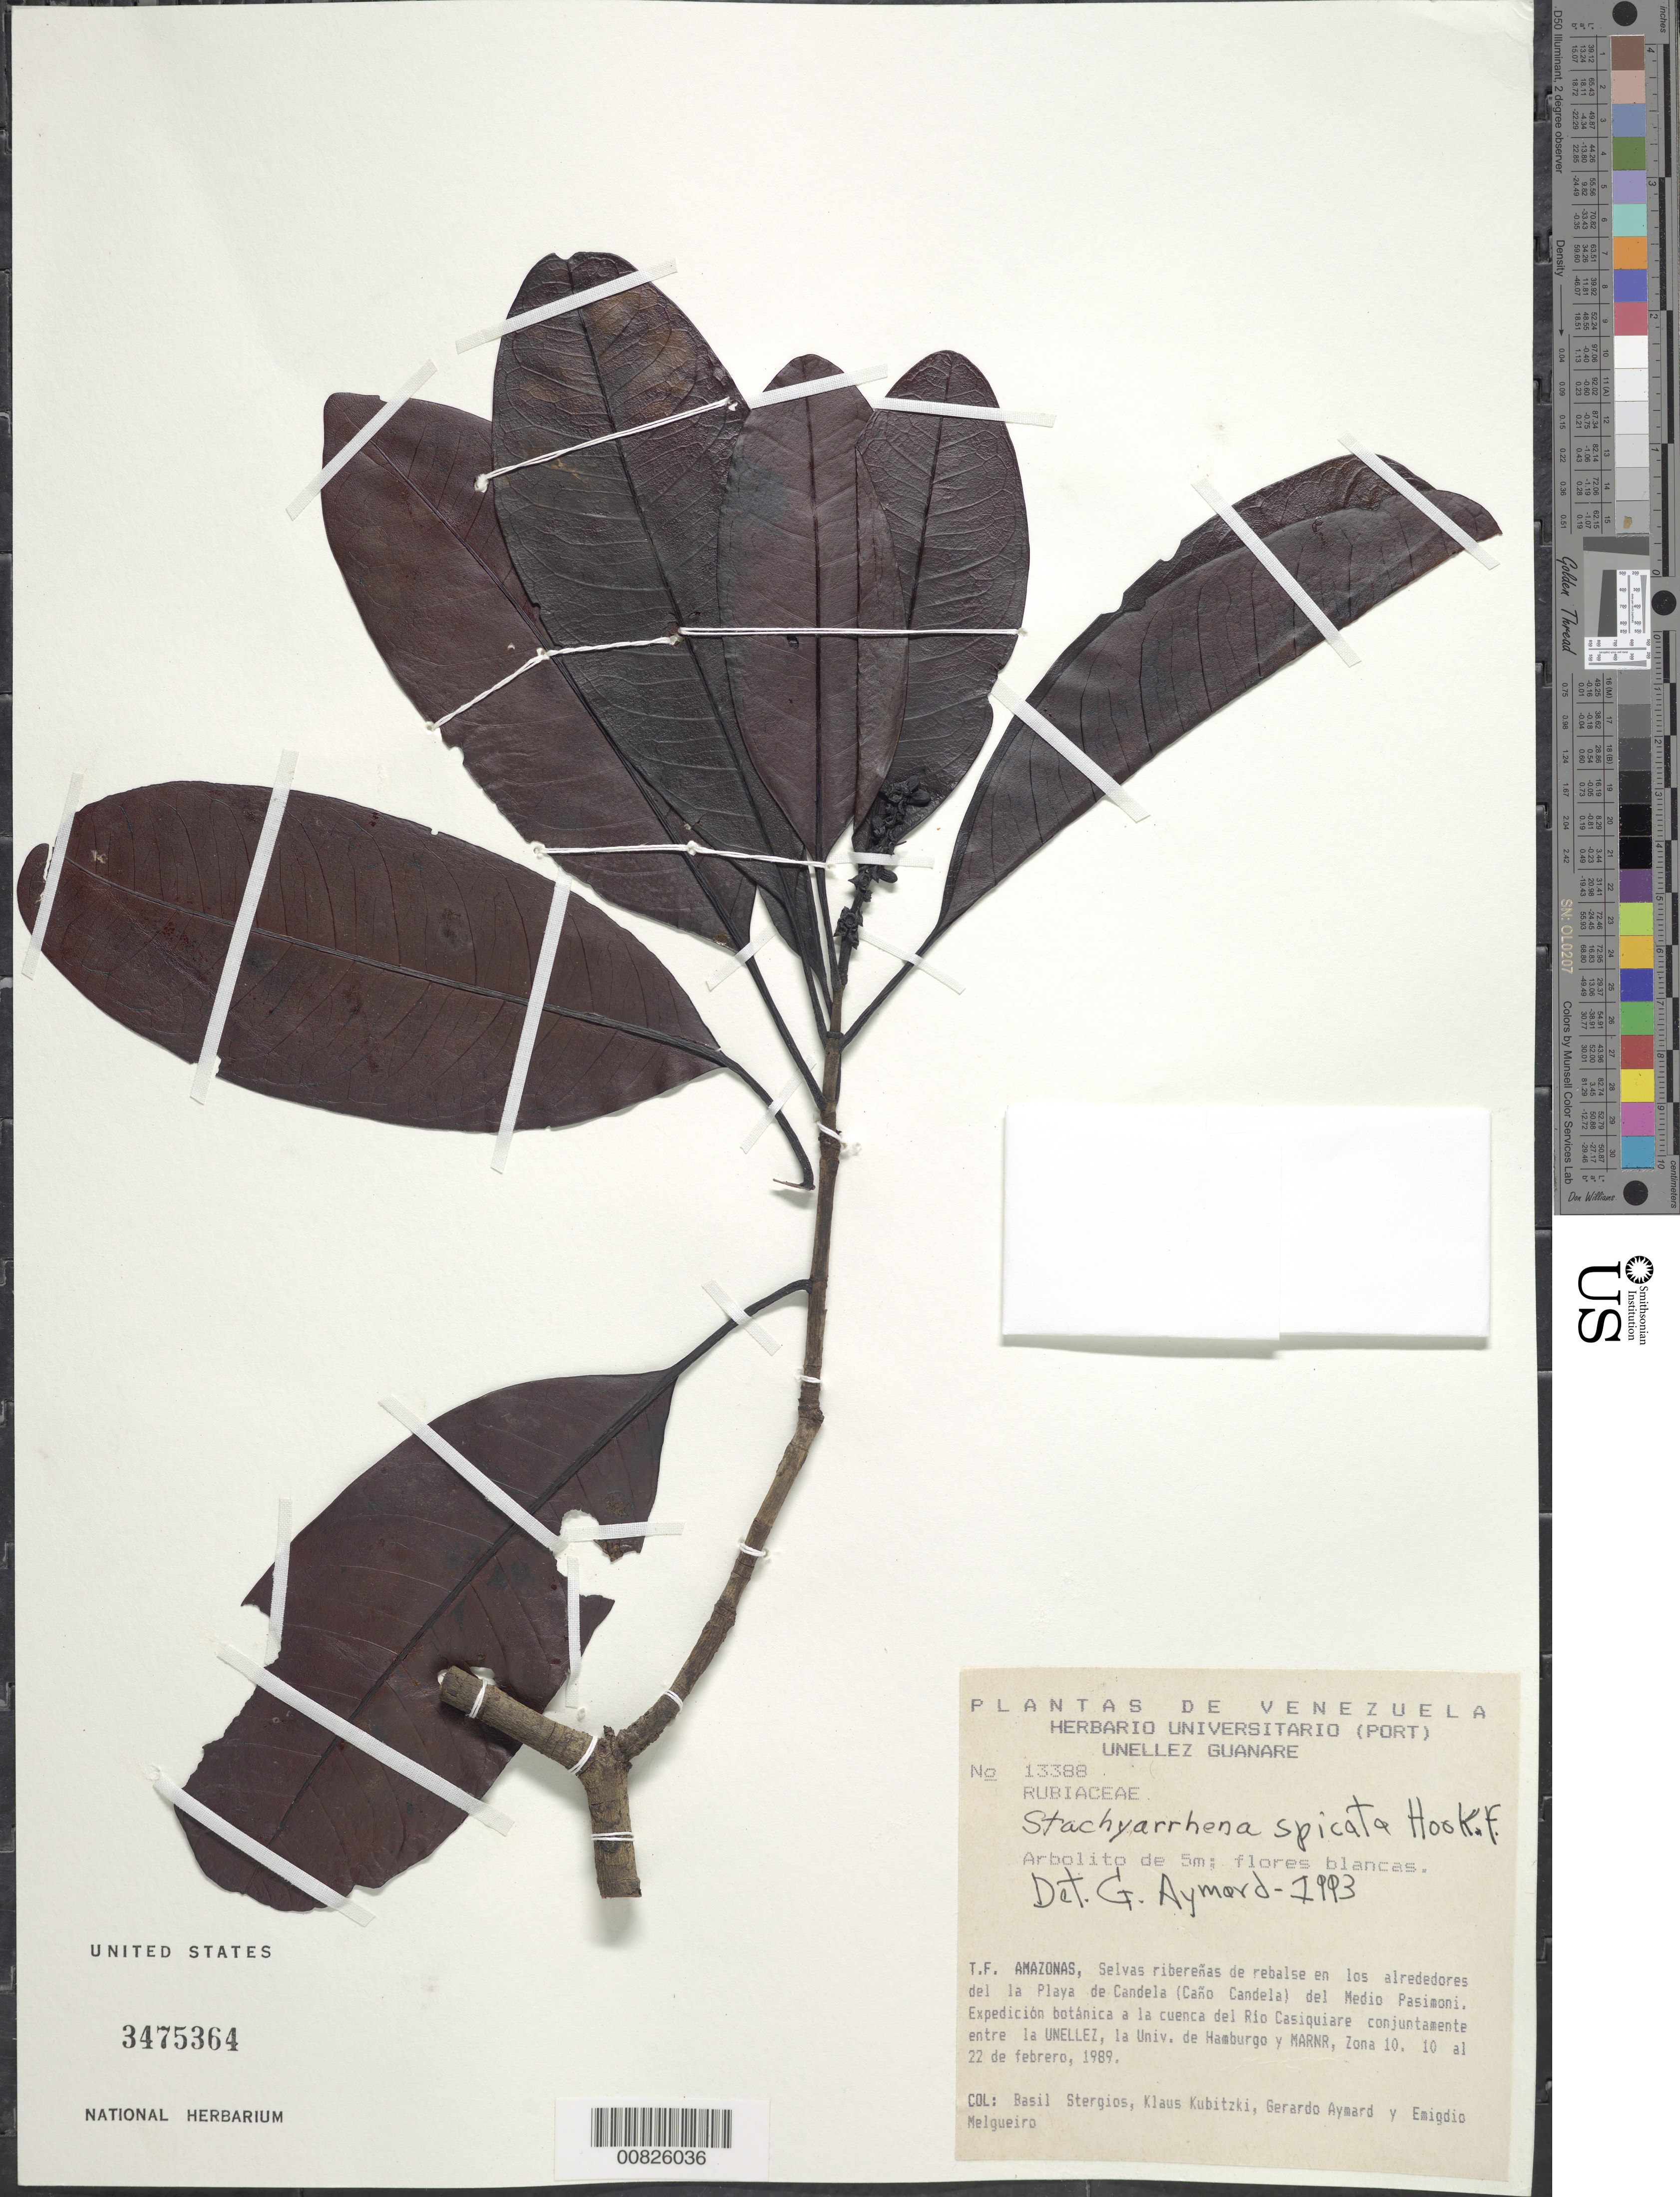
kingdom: Plantae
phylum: Tracheophyta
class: Magnoliopsida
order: Gentianales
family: Rubiaceae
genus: Stachyarrhena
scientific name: Stachyarrhena spicata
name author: Hook. f.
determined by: Aymard C., G. A., (PORT), Univ. Nac. Exp. de los Llanos Ezequiel Zamora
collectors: B. G. Stergios, K. Kubitzki, G. A. Aymard & E. Melgueiro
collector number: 13388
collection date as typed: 10-Feb-89 to 22-Feb-89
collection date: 1989-02-10/1989-02-22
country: Venezuela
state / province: Amazonas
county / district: Río Negro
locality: Playa de Candela (Caño Candela) del Medio Pasimoni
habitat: Selvas riberenas de rebalse en los alrededores del la playa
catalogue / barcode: US 3475364